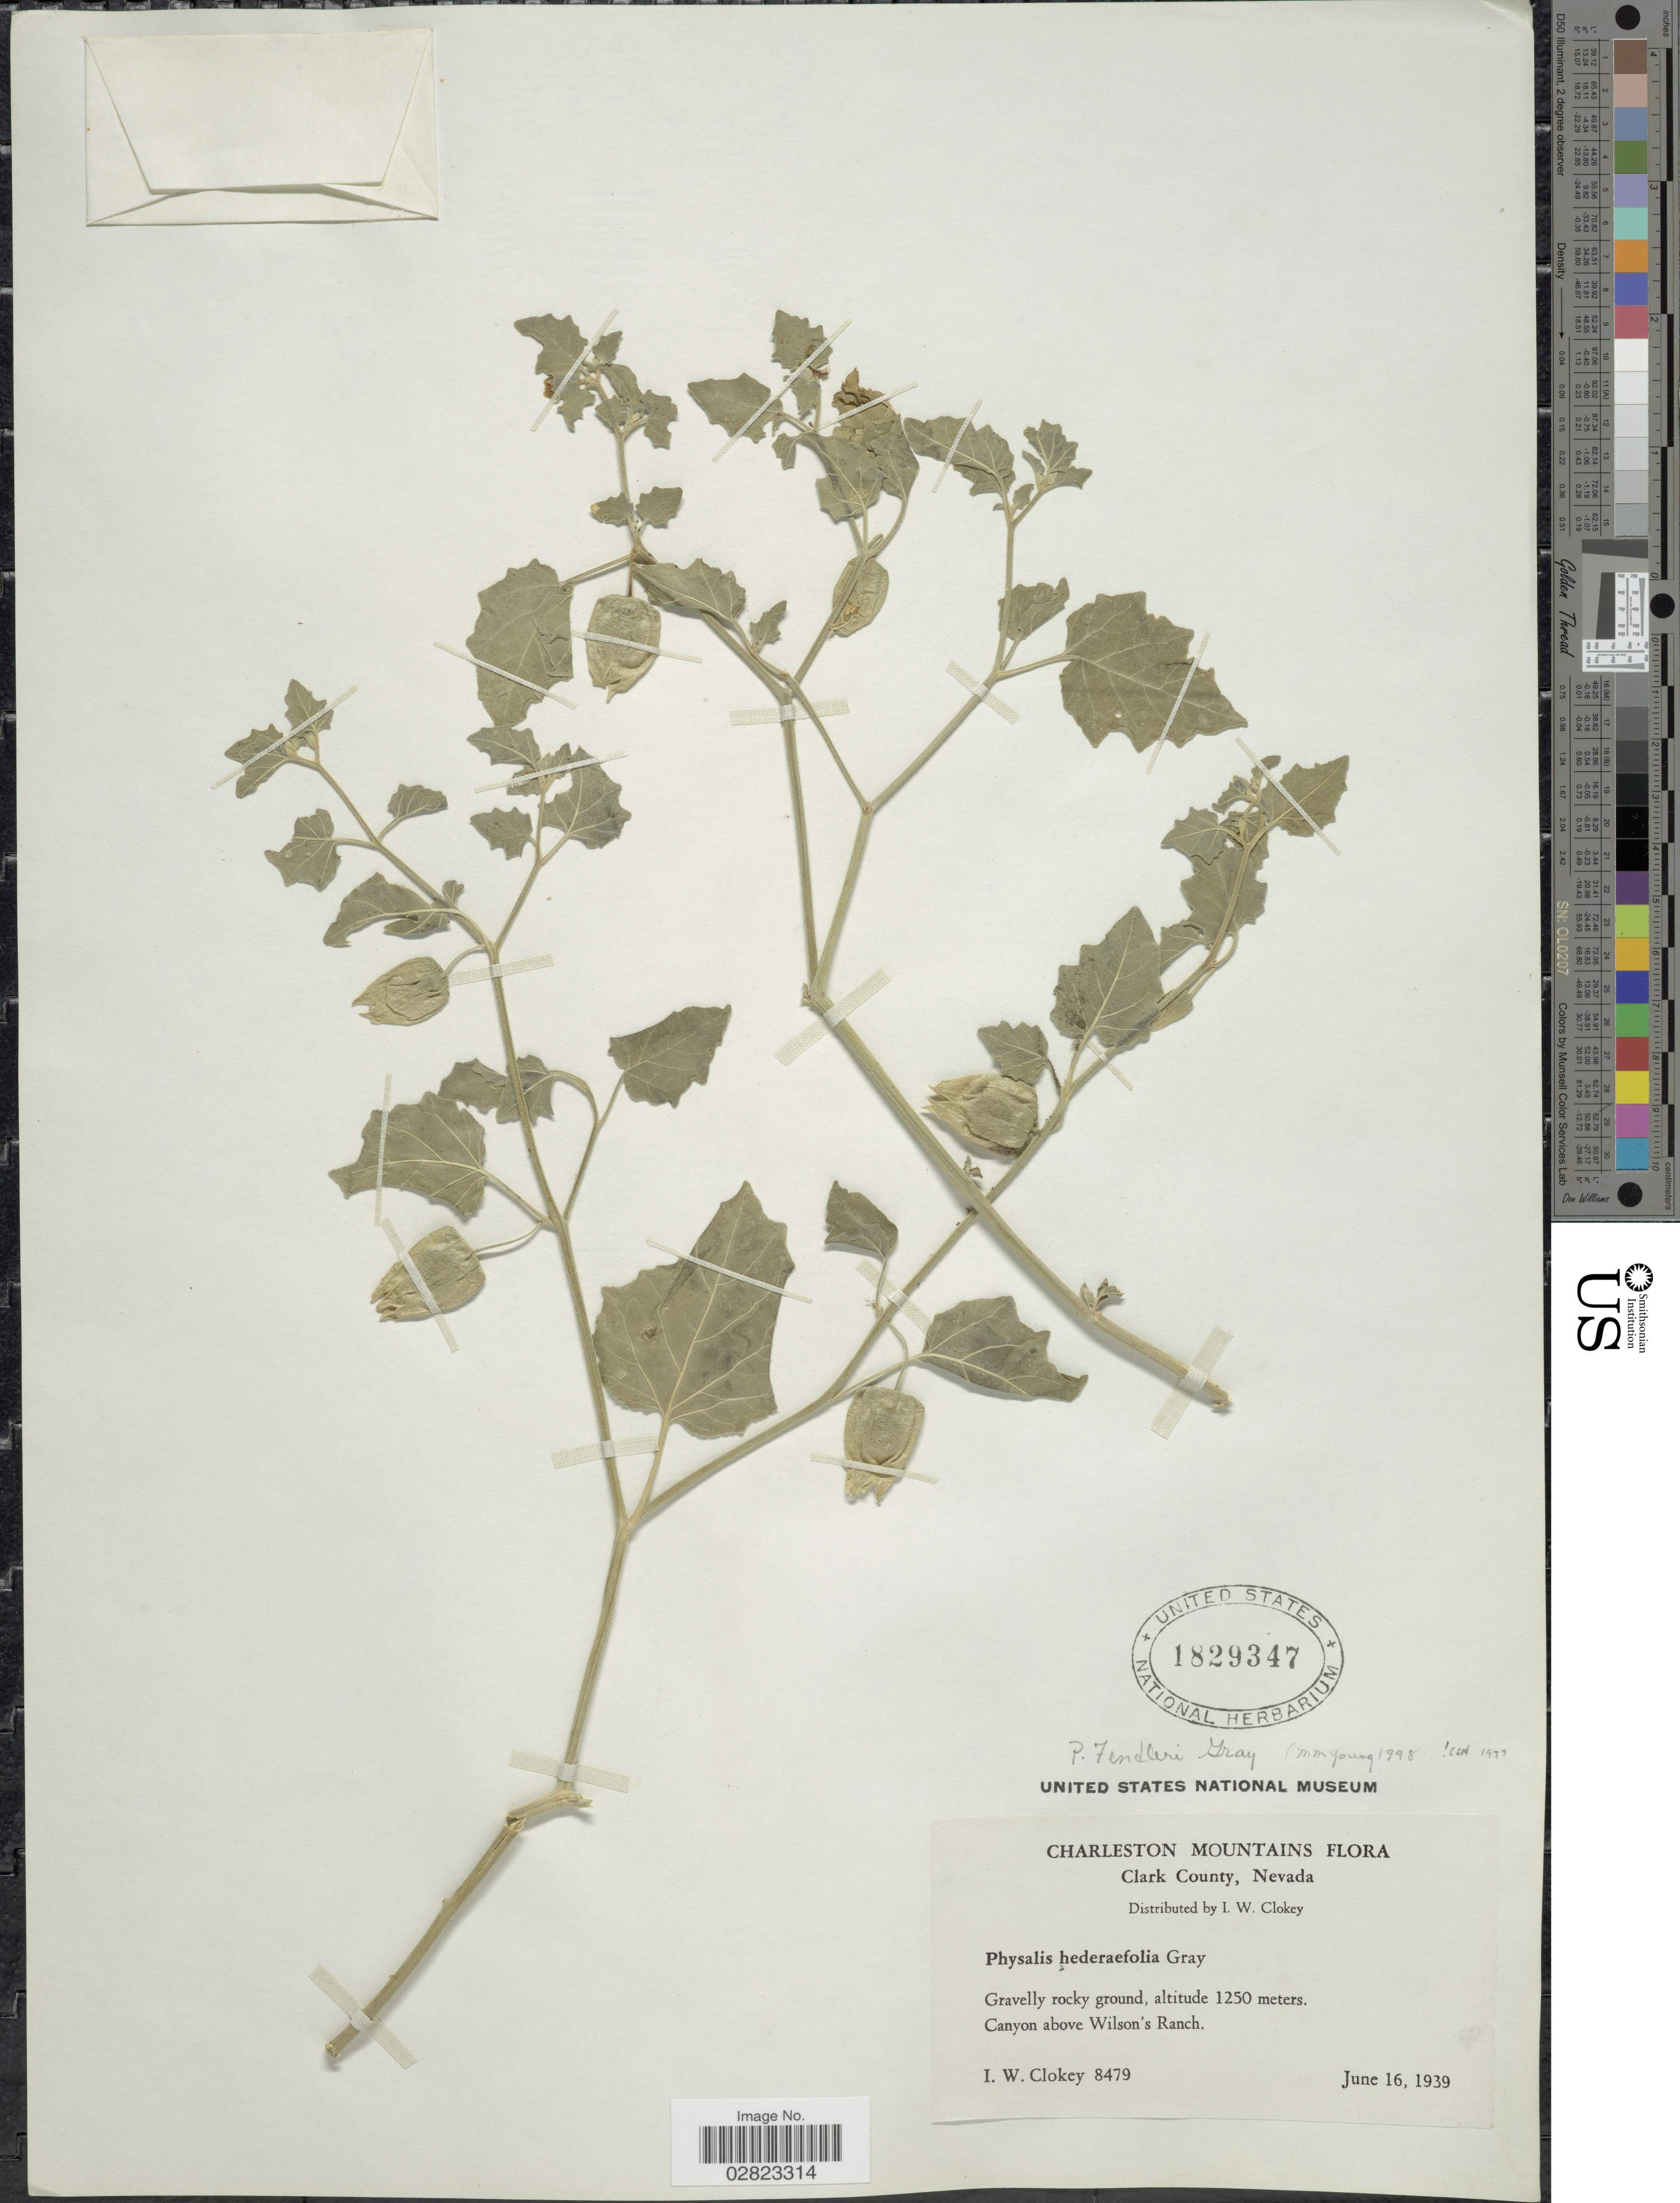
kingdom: Plantae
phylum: Tracheophyta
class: Magnoliopsida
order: Solanales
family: Solanaceae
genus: Physalis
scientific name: Physalis fendleri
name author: A. Gray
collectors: I. W. Clokey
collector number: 8479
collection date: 1939-06-16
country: United States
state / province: Nevada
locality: Charleston Moutains. Clark County. Canyon above Wilson's Ranch.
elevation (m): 1250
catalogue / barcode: US 1829347